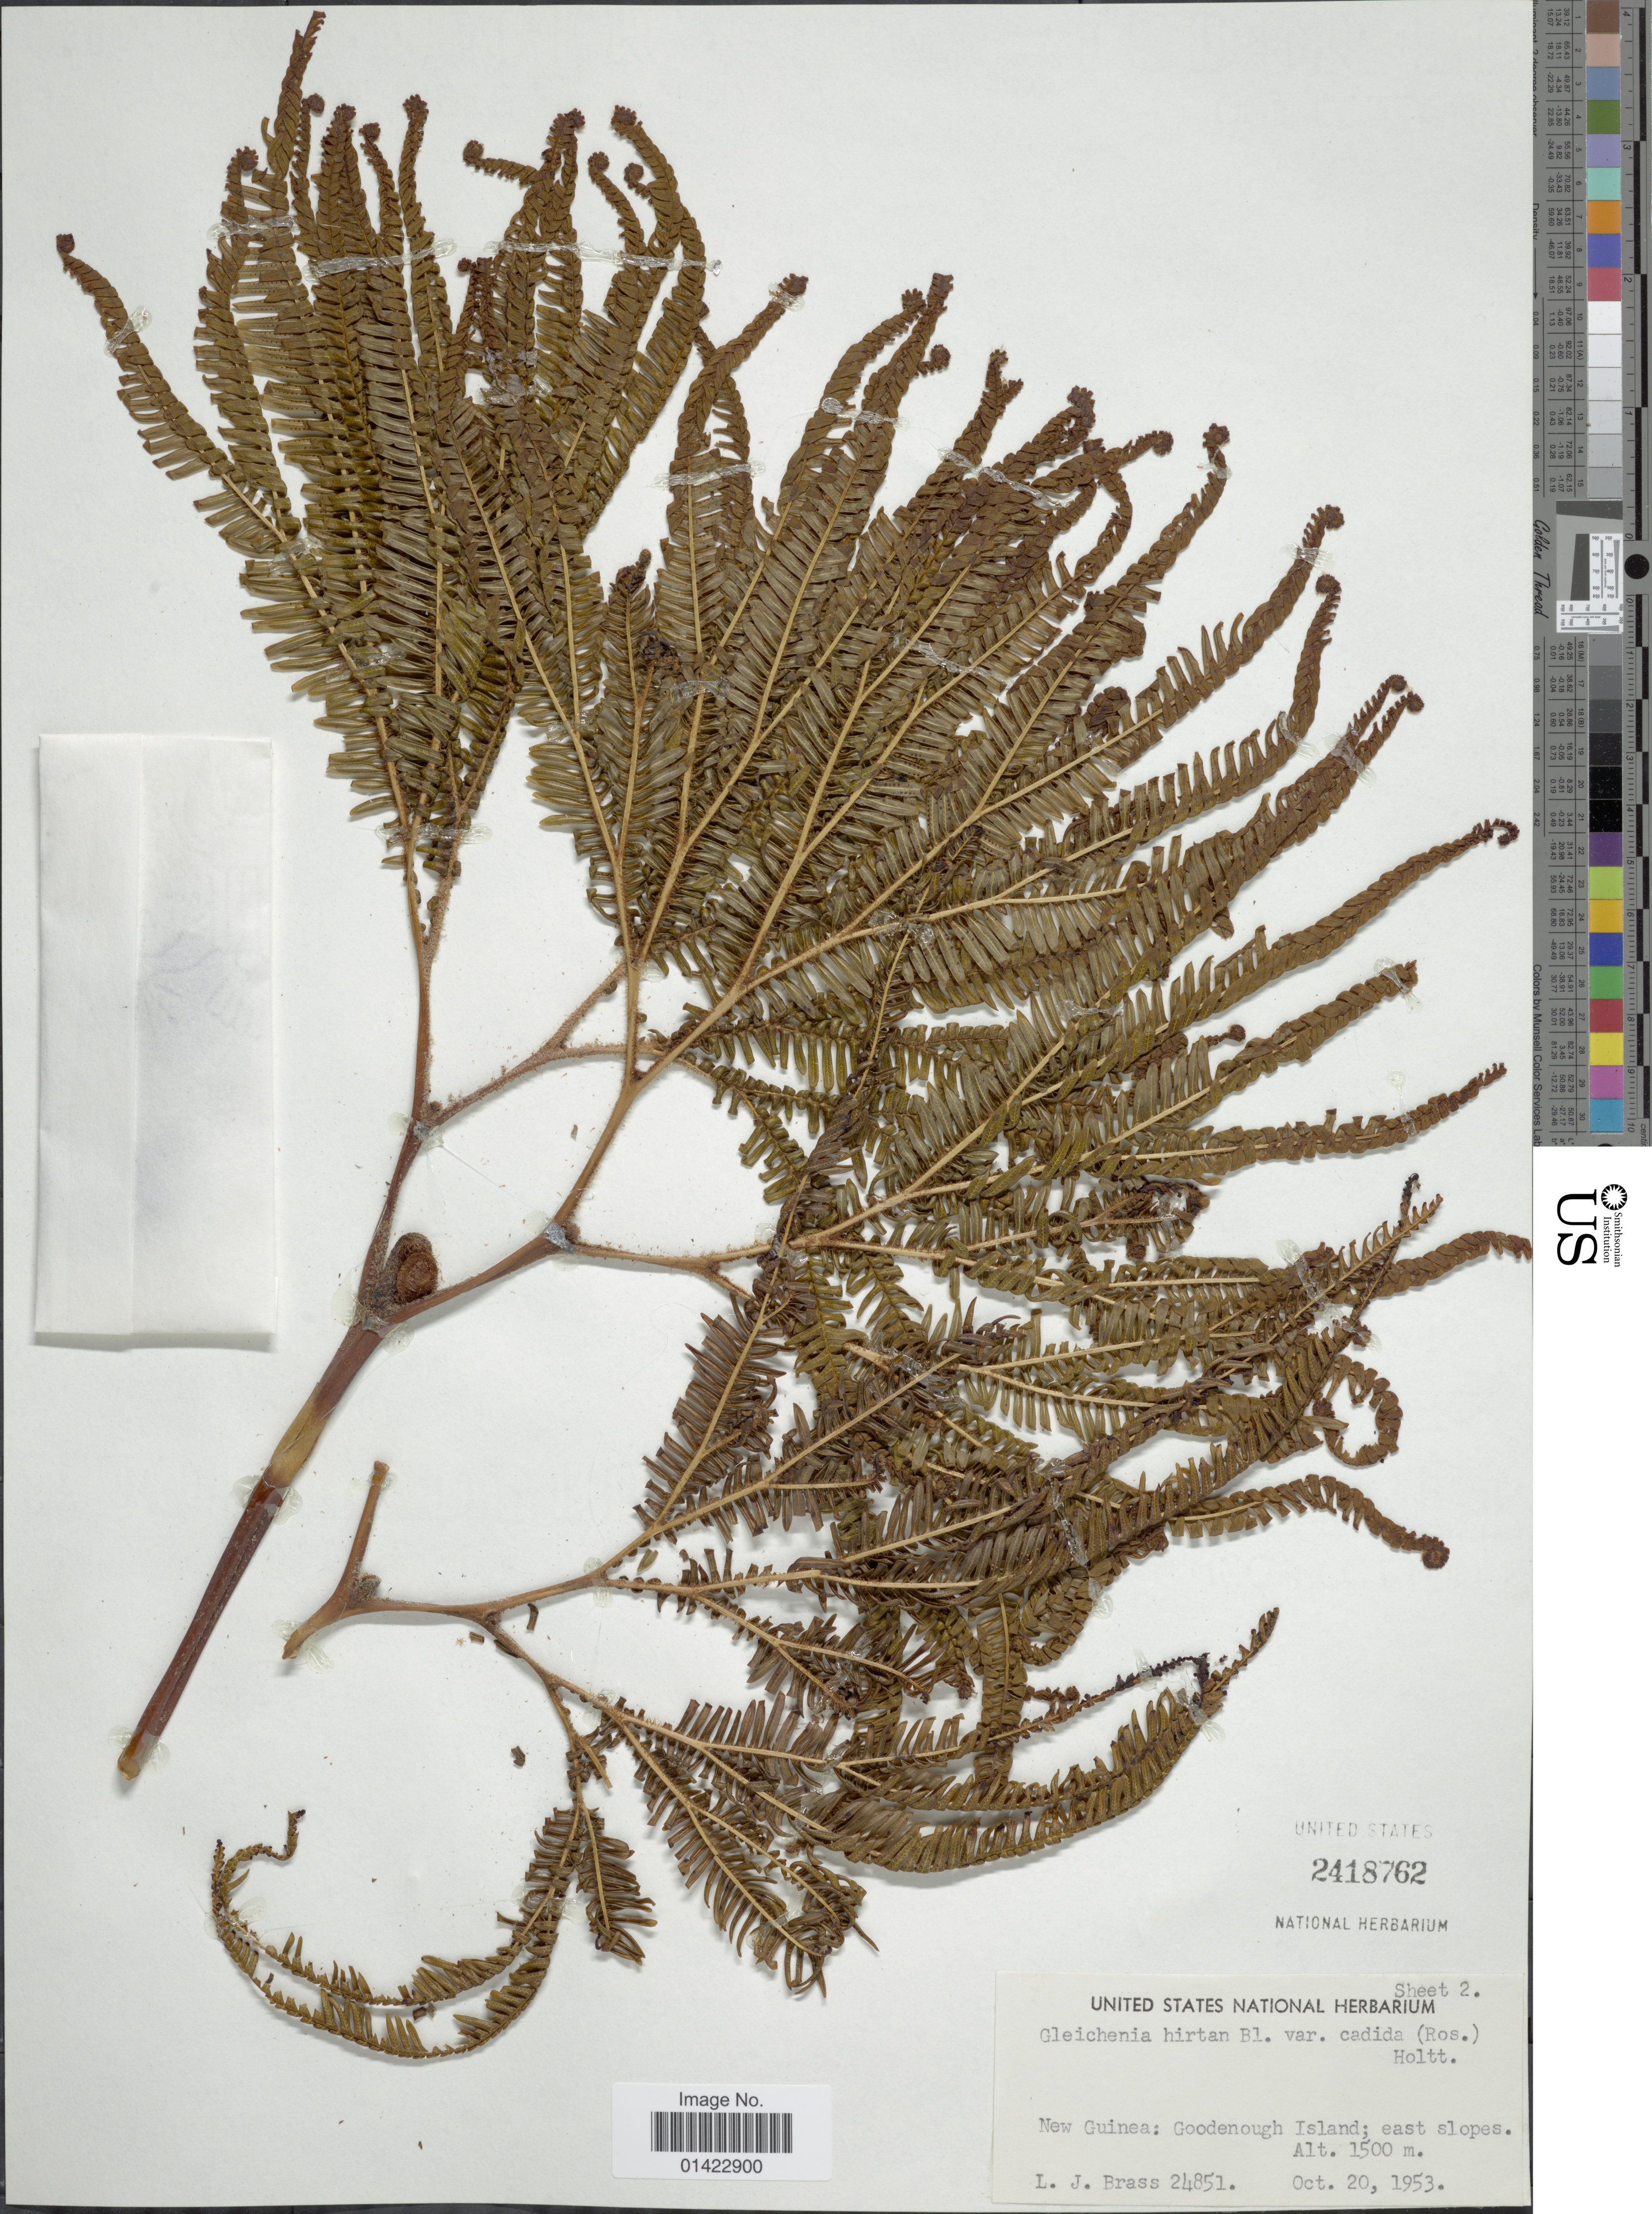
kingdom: Plantae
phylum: Tracheophyta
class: Polypodiopsida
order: Gleicheniales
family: Gleicheniaceae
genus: Sticherus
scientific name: Sticherus hirtus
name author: (Blume) Ching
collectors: L. J. Brass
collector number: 24851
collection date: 1953-10-20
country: Papua New Guinea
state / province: Milne Bay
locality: Goodenough Island; east slopes. New Guinea.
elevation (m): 1500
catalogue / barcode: US 2418762